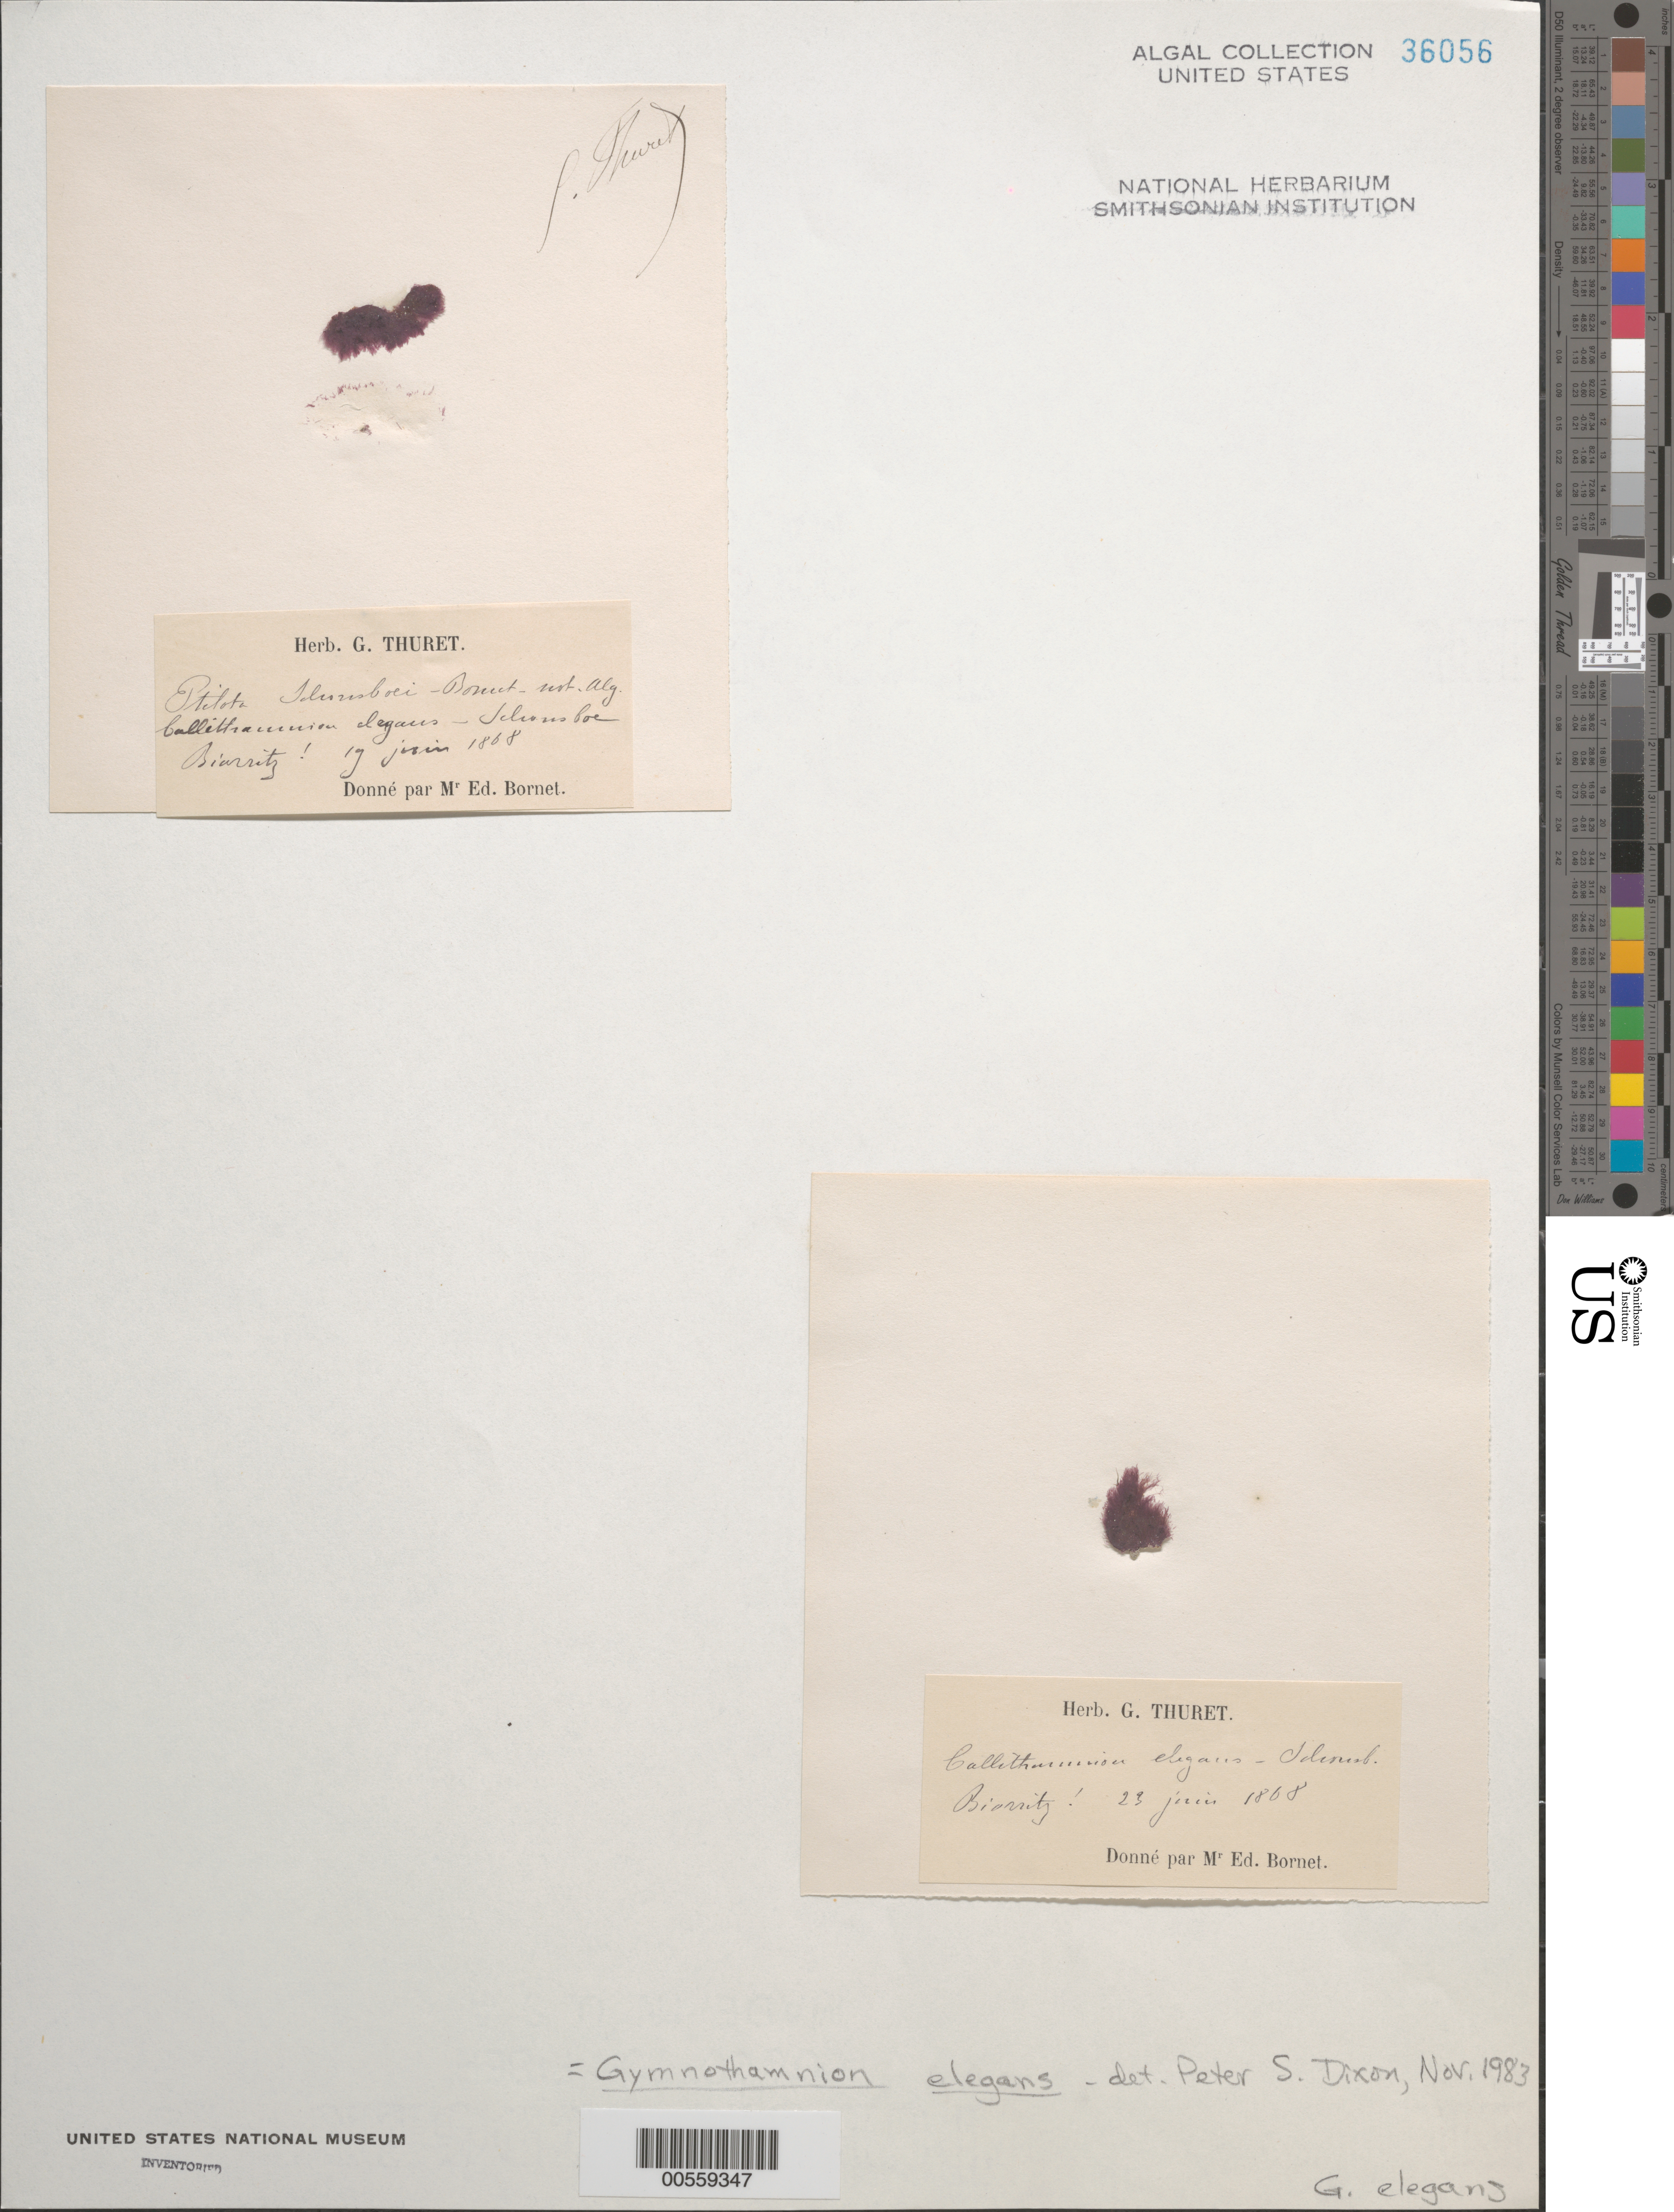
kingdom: Plantae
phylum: Rhodophyta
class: Florideophyceae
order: Ceramiales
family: Ceramiaceae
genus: Gymnothamnion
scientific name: Gymnothamnion elegans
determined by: Dixon, P. S.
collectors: Thuret, G. (herbarium)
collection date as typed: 19 Jun 1868 AND 23 Jun 1868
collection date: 1868-06-19,1868-06-23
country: France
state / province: Nouvelle-Aquitaine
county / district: Pyrénées-Atlantiques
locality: Biarritz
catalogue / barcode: US 36056